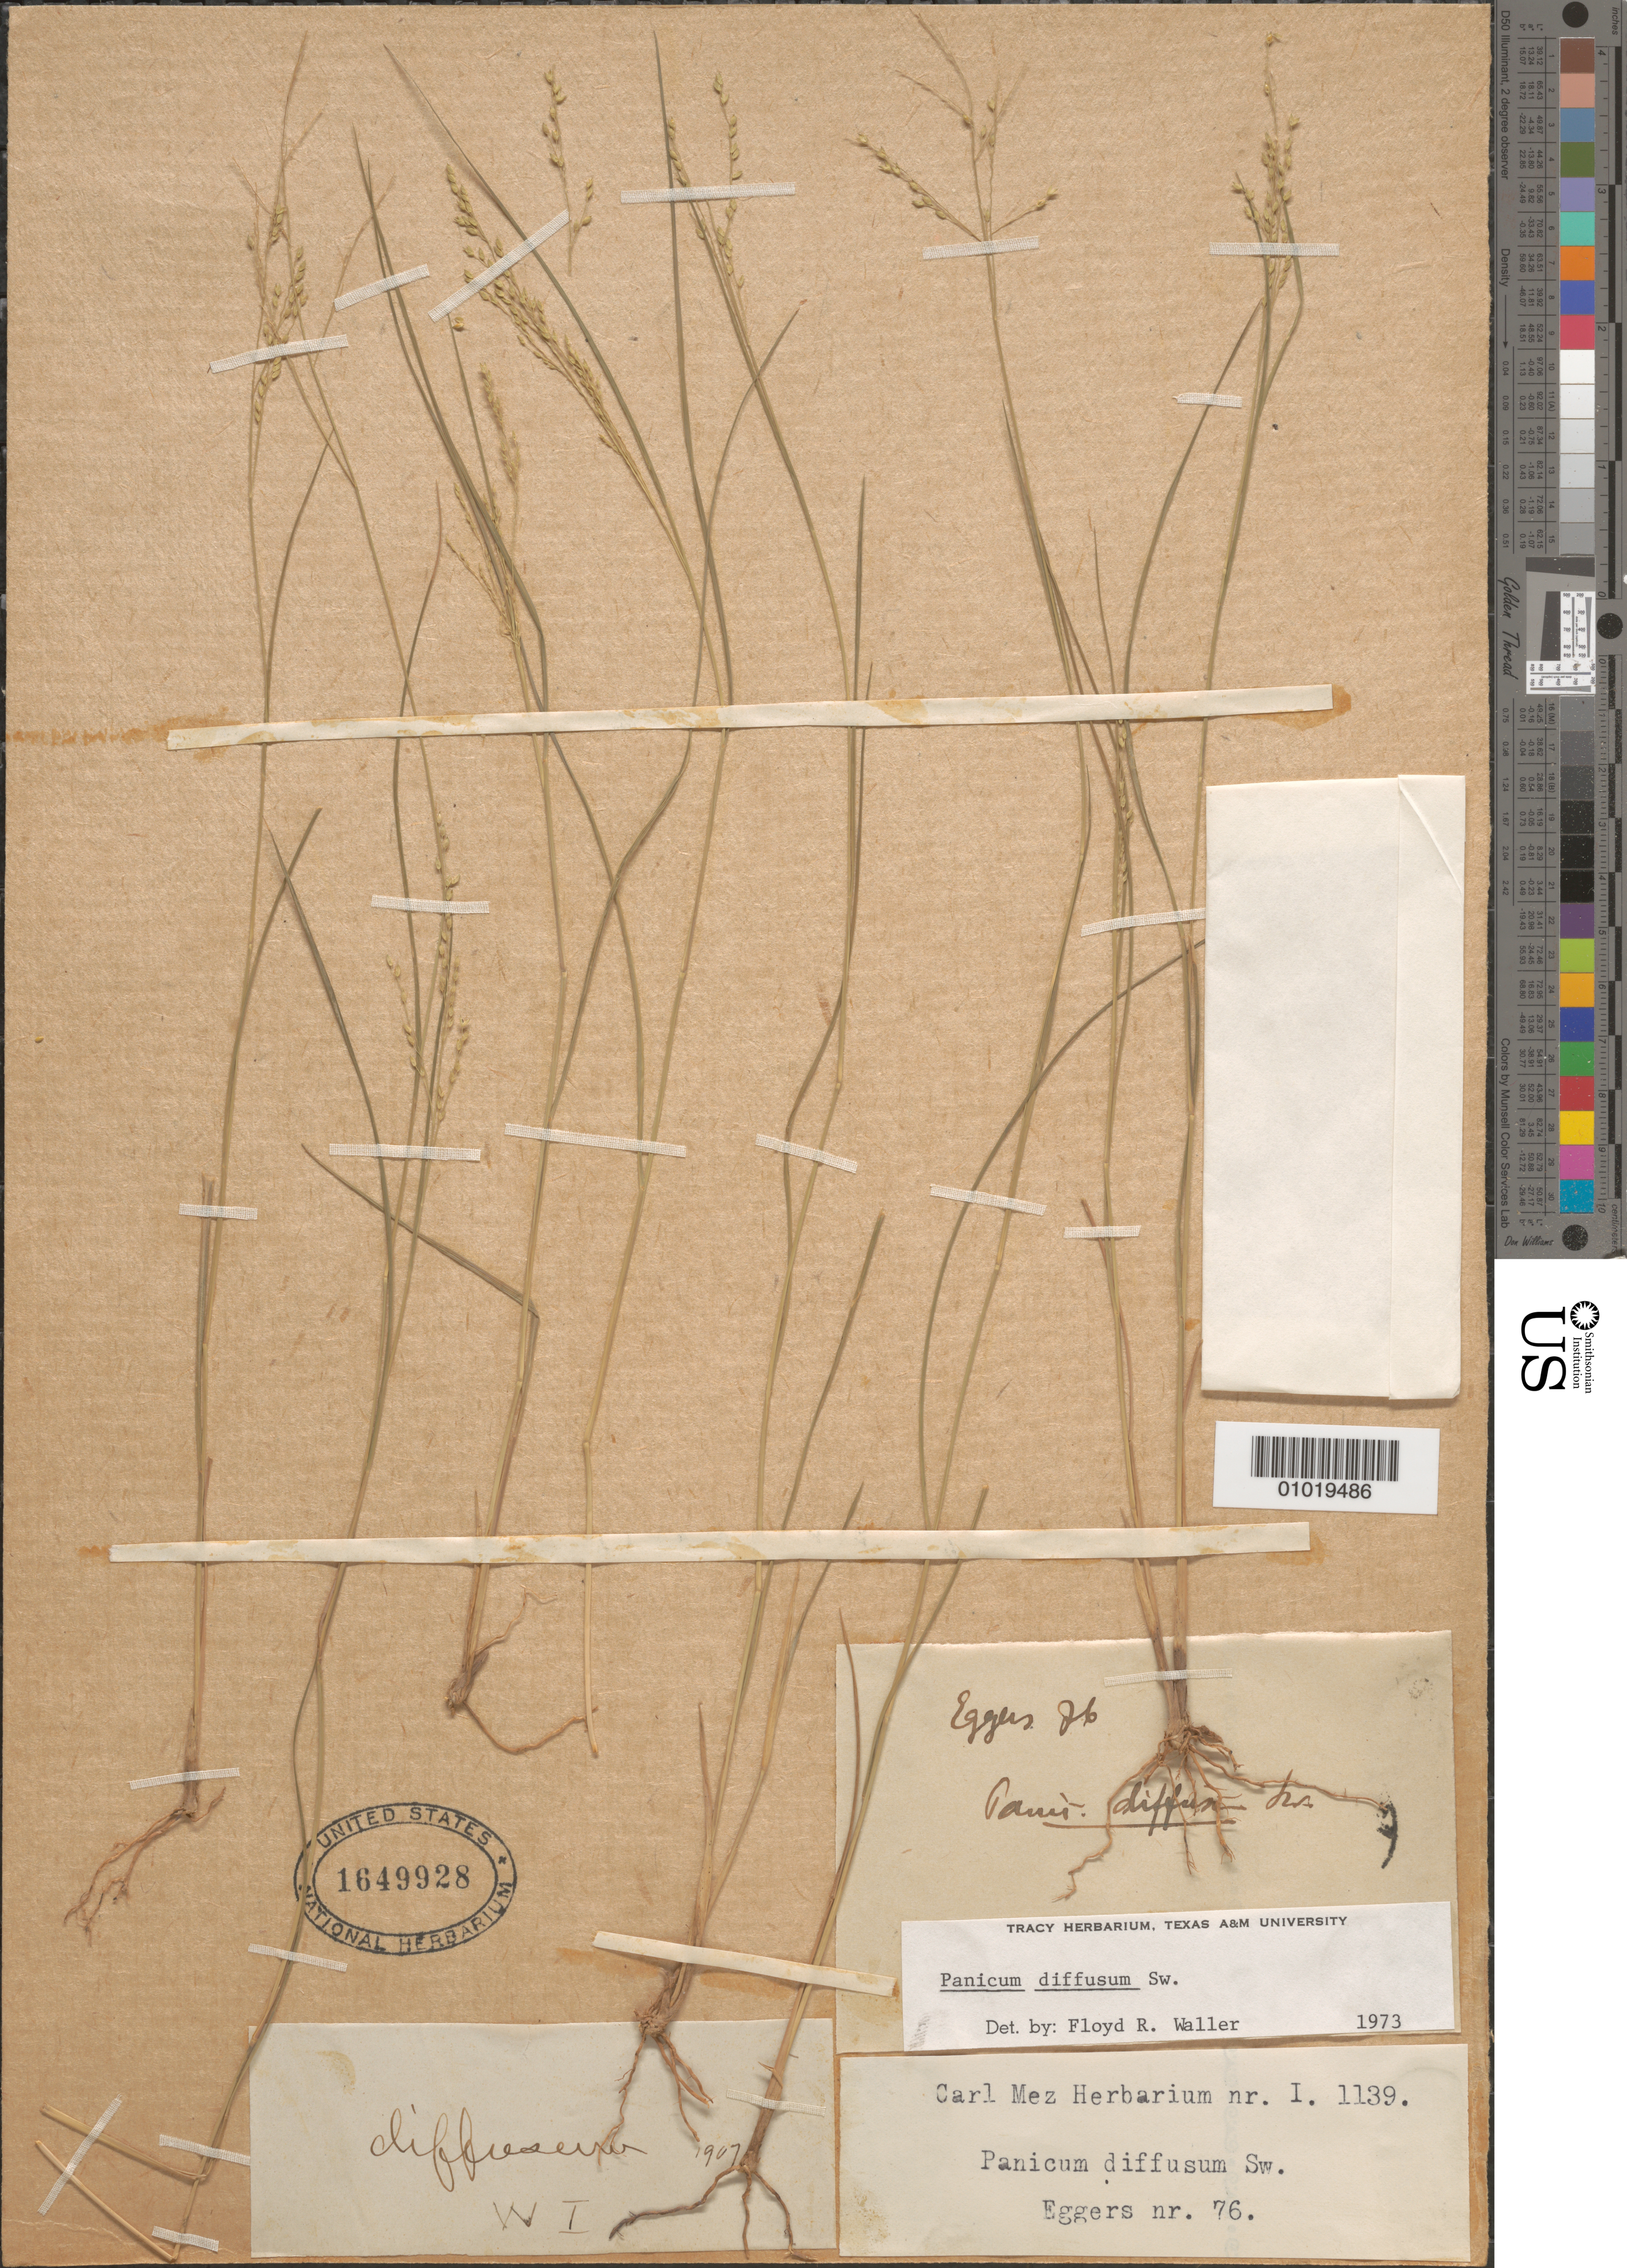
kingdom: Plantae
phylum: Tracheophyta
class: Liliopsida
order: Poales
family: Poaceae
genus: Panicum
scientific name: Panicum diffusum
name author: Sw.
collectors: H. F. A. von Eggers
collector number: I 1139 and 76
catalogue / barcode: US 1649928